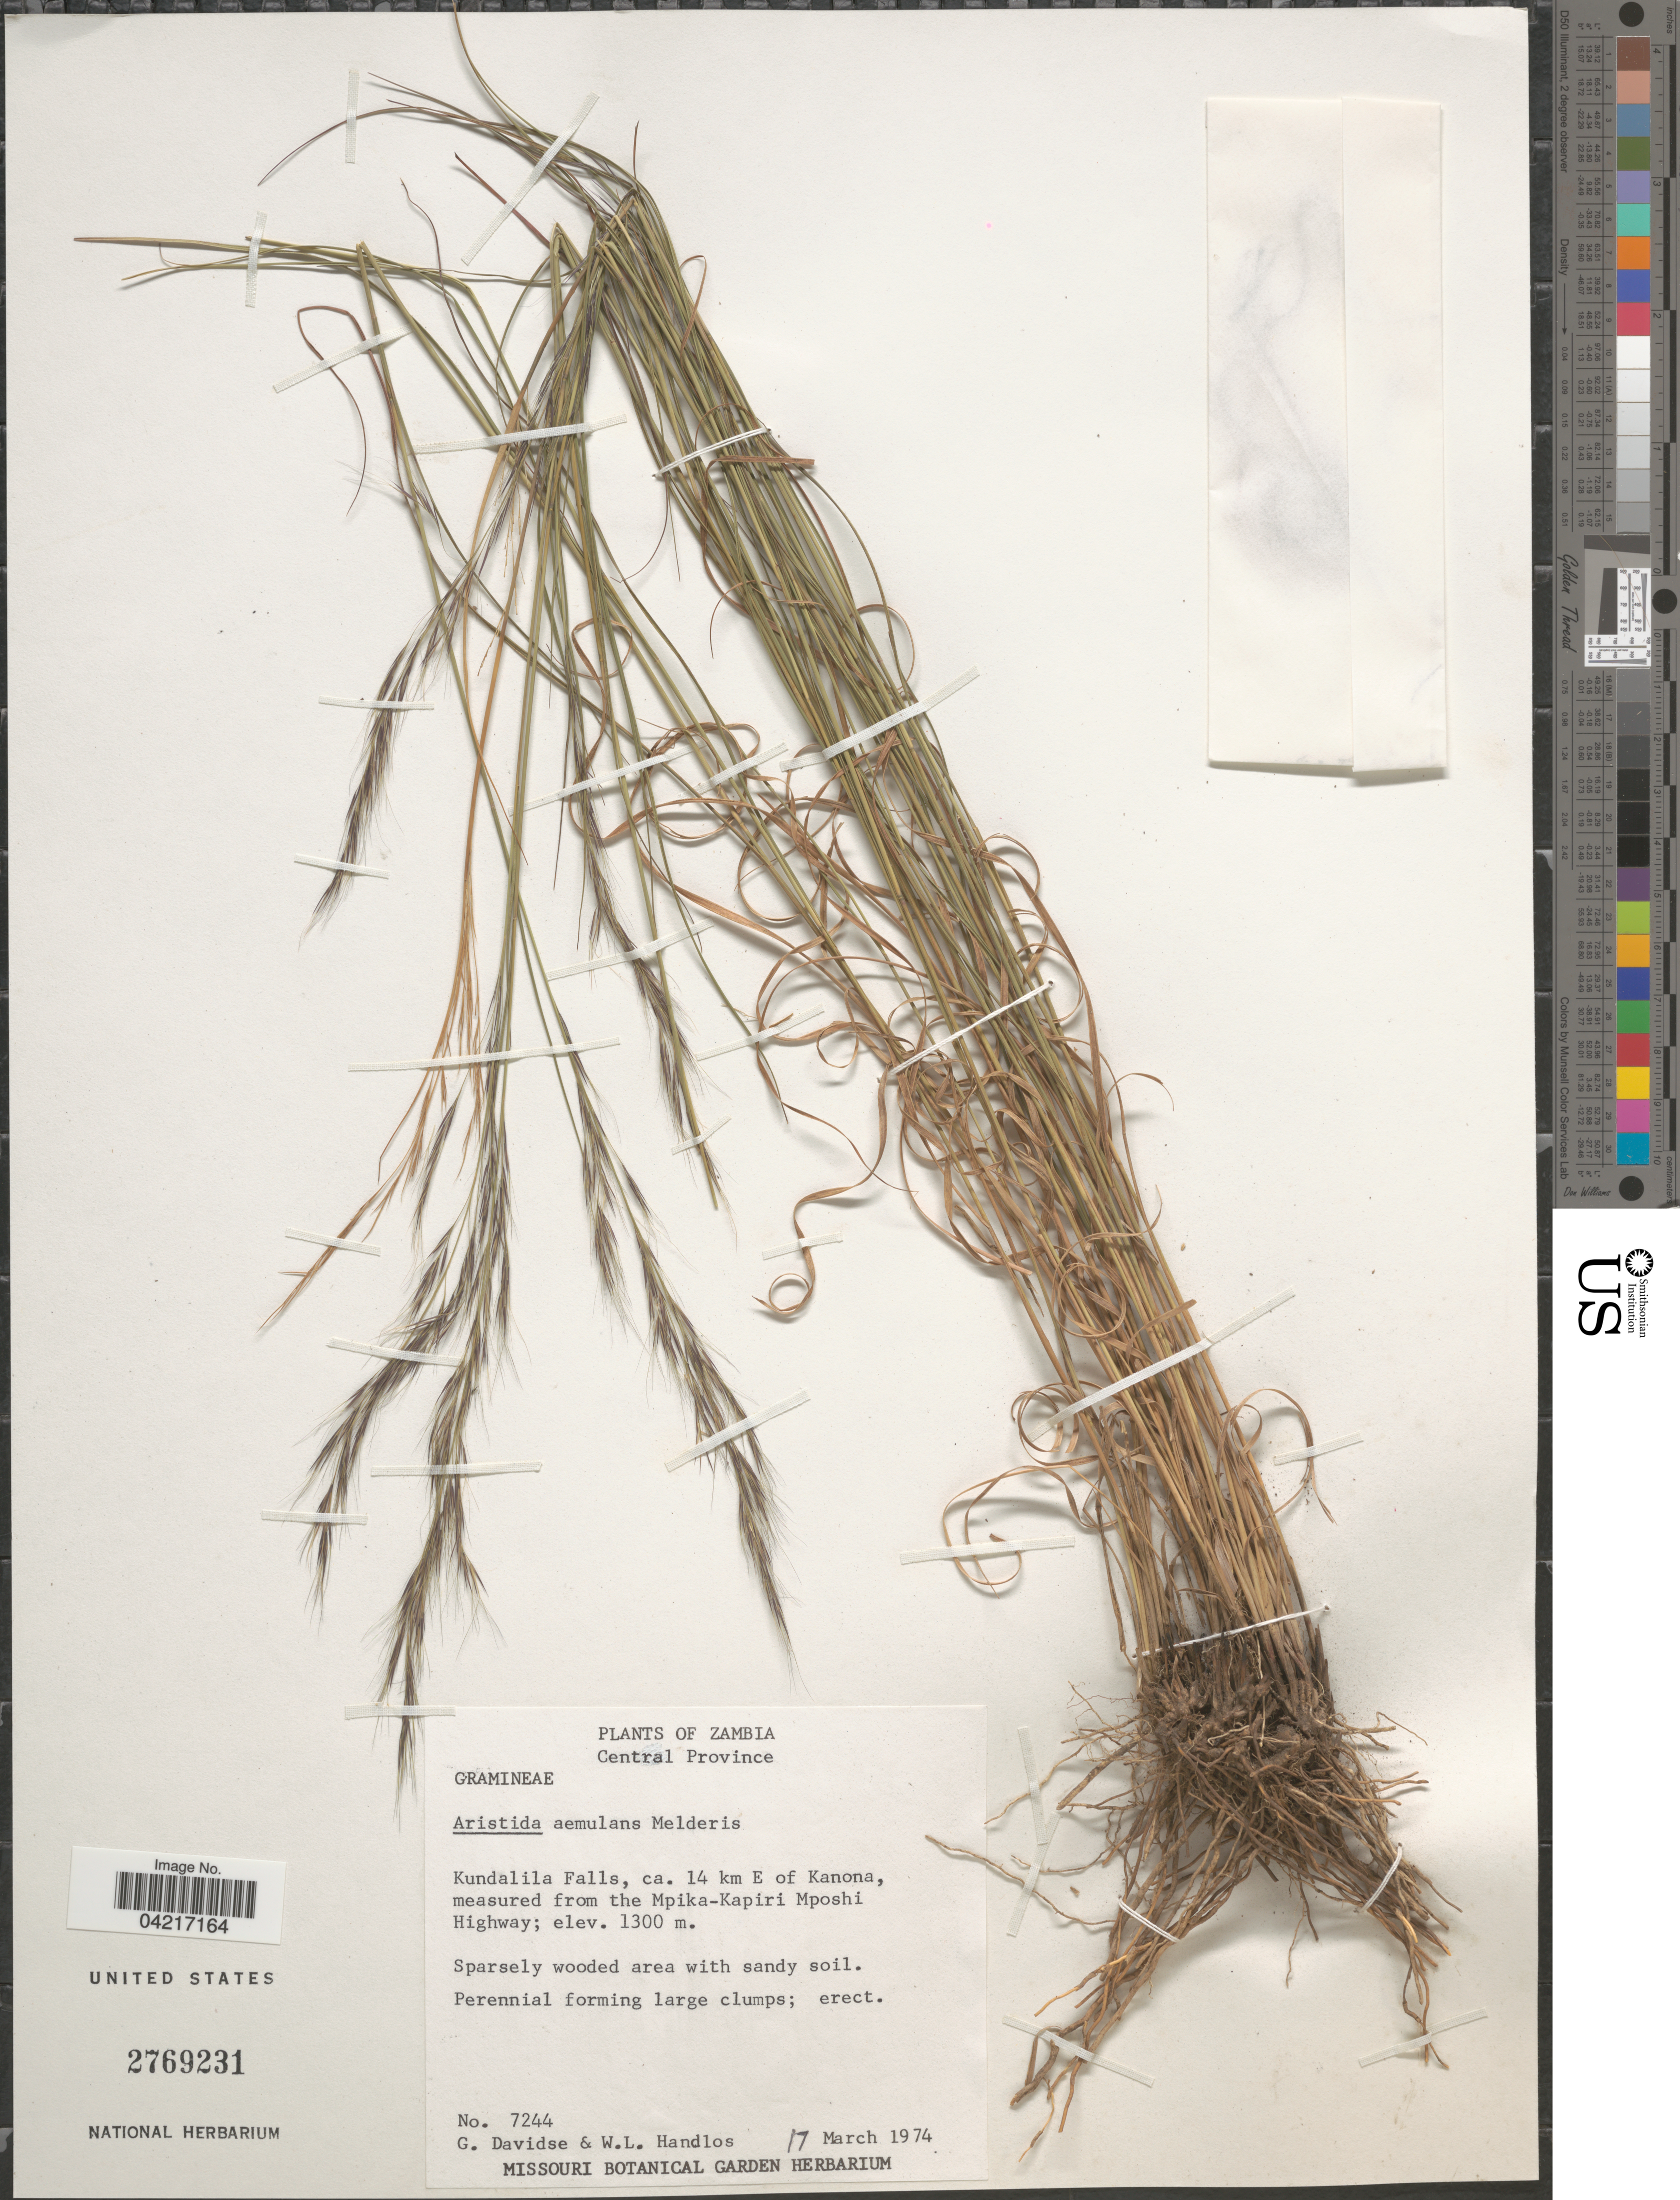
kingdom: Plantae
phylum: Tracheophyta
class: Liliopsida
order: Poales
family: Poaceae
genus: Aristida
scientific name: Aristida aemulans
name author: Melderis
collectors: G. Davidse & W. L. Handlos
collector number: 7244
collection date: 1974-03-17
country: Zambia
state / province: Central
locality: Central Province. Kundalila Falls, ca. 14 km E of Kanona, measured from the Mpika-Kapiri Mposhi Highway.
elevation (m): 1300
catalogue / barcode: US 2769231